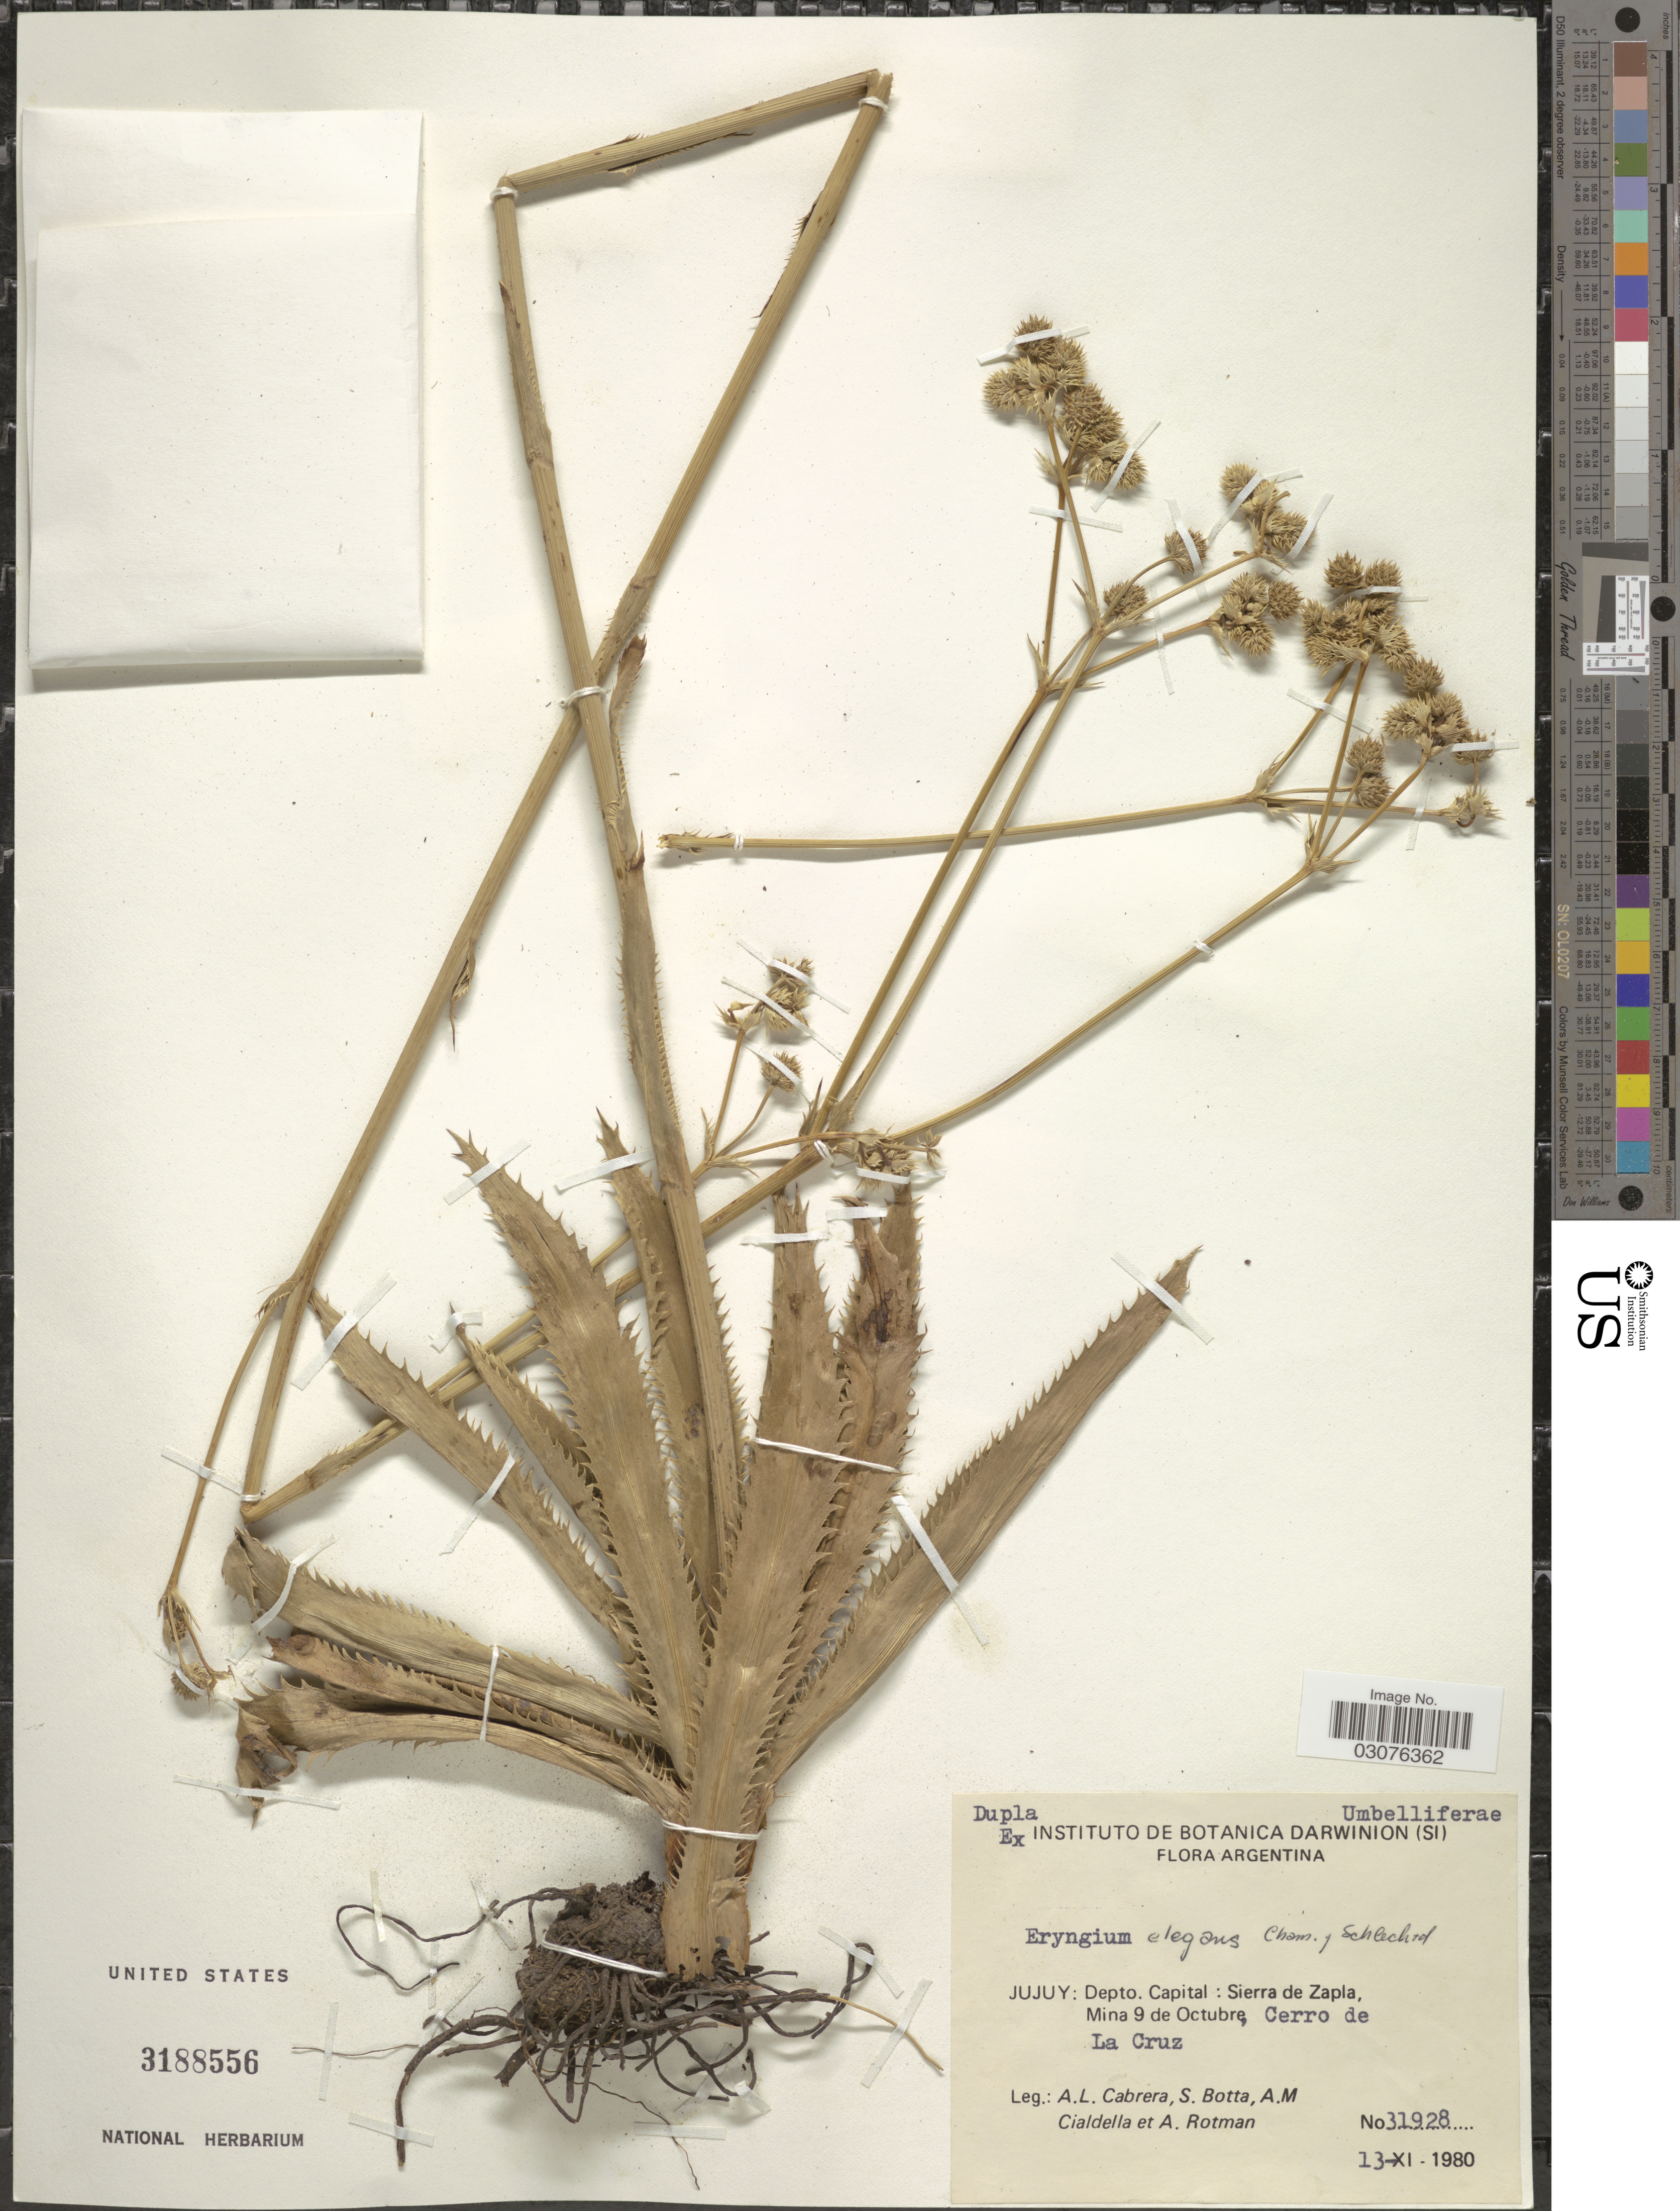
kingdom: Plantae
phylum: Tracheophyta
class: Magnoliopsida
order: Apiales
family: Apiaceae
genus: Eryngium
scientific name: Eryngium elegans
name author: Cham. ex Schltdl.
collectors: A. L. Cabrera, S. Botta, A. M. Cialdella & A. D. Rotman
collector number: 31928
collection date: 1980-11-13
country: Argentina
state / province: Jujuy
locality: Depto. Capital: Sierra de Zapla, Mina 9 de Octubre, Cerro de La Cruz.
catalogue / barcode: US 3188556